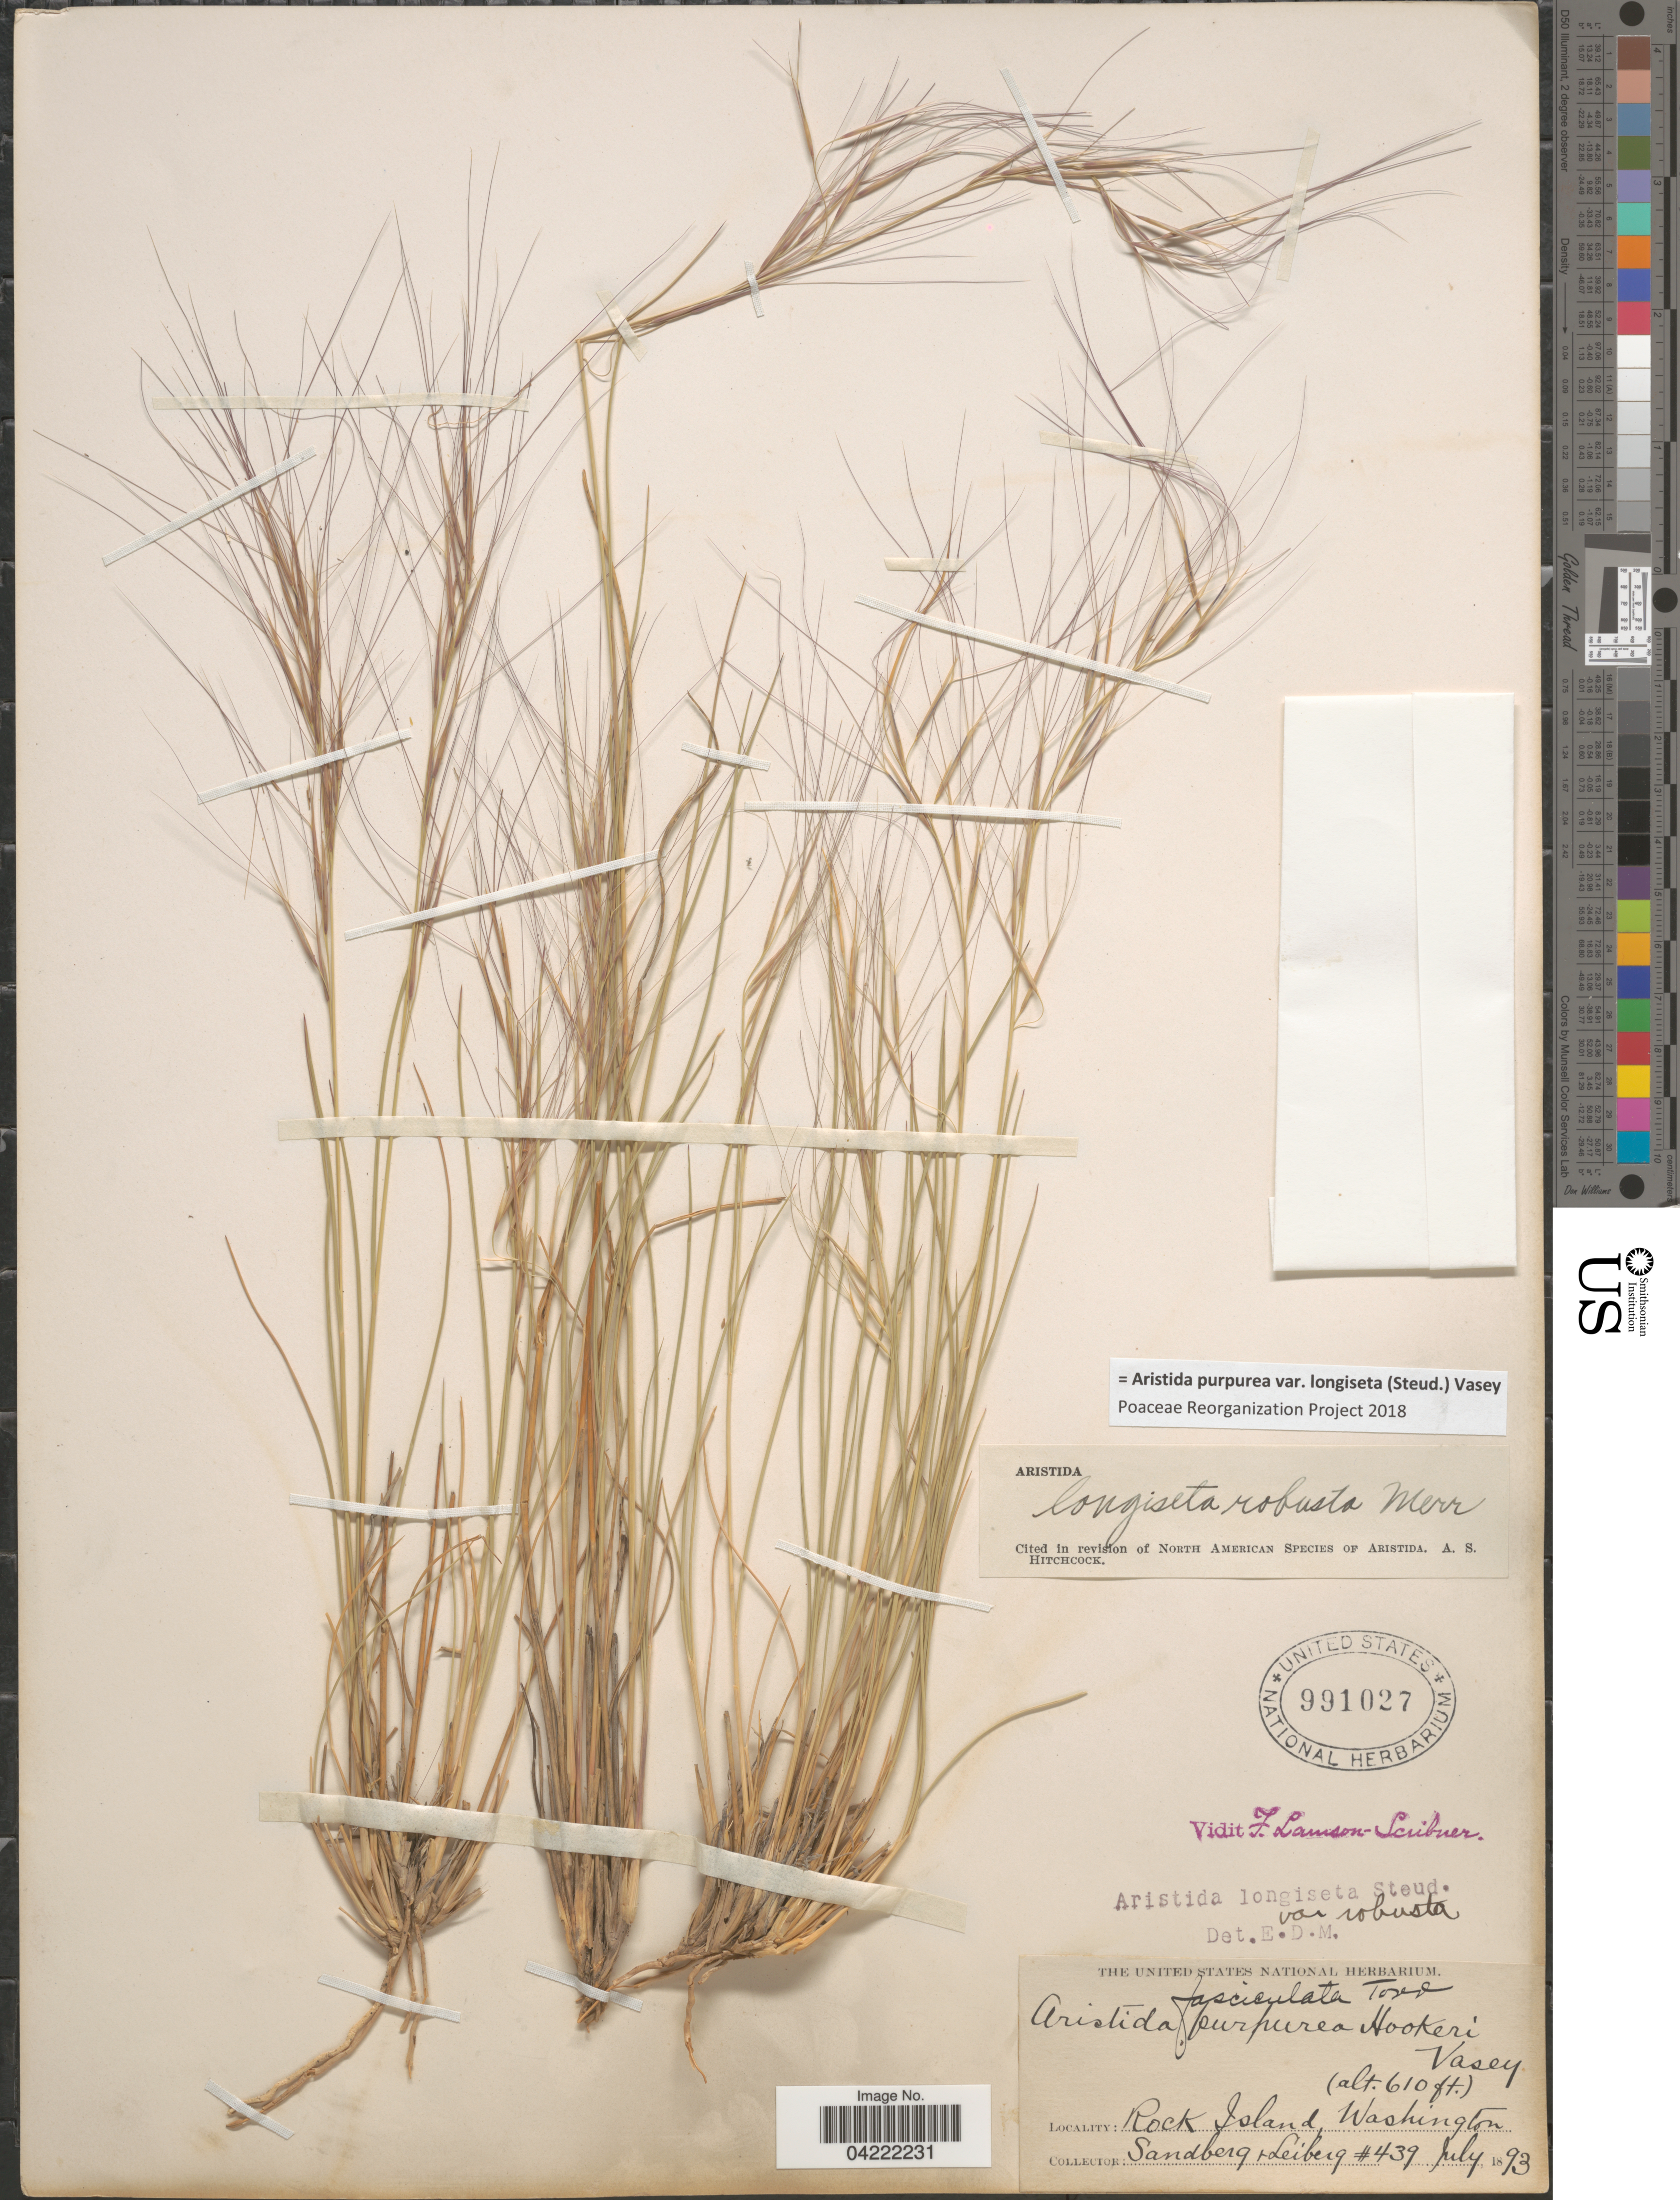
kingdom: Plantae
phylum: Tracheophyta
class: Liliopsida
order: Poales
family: Poaceae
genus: Aristida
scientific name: Aristida purpurea var. longiseta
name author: (Steud.) Vasey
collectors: Sandberg & -. Leiberg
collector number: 439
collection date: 1893-07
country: United States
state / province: Washington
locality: Rock Island.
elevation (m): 186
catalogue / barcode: US 991027